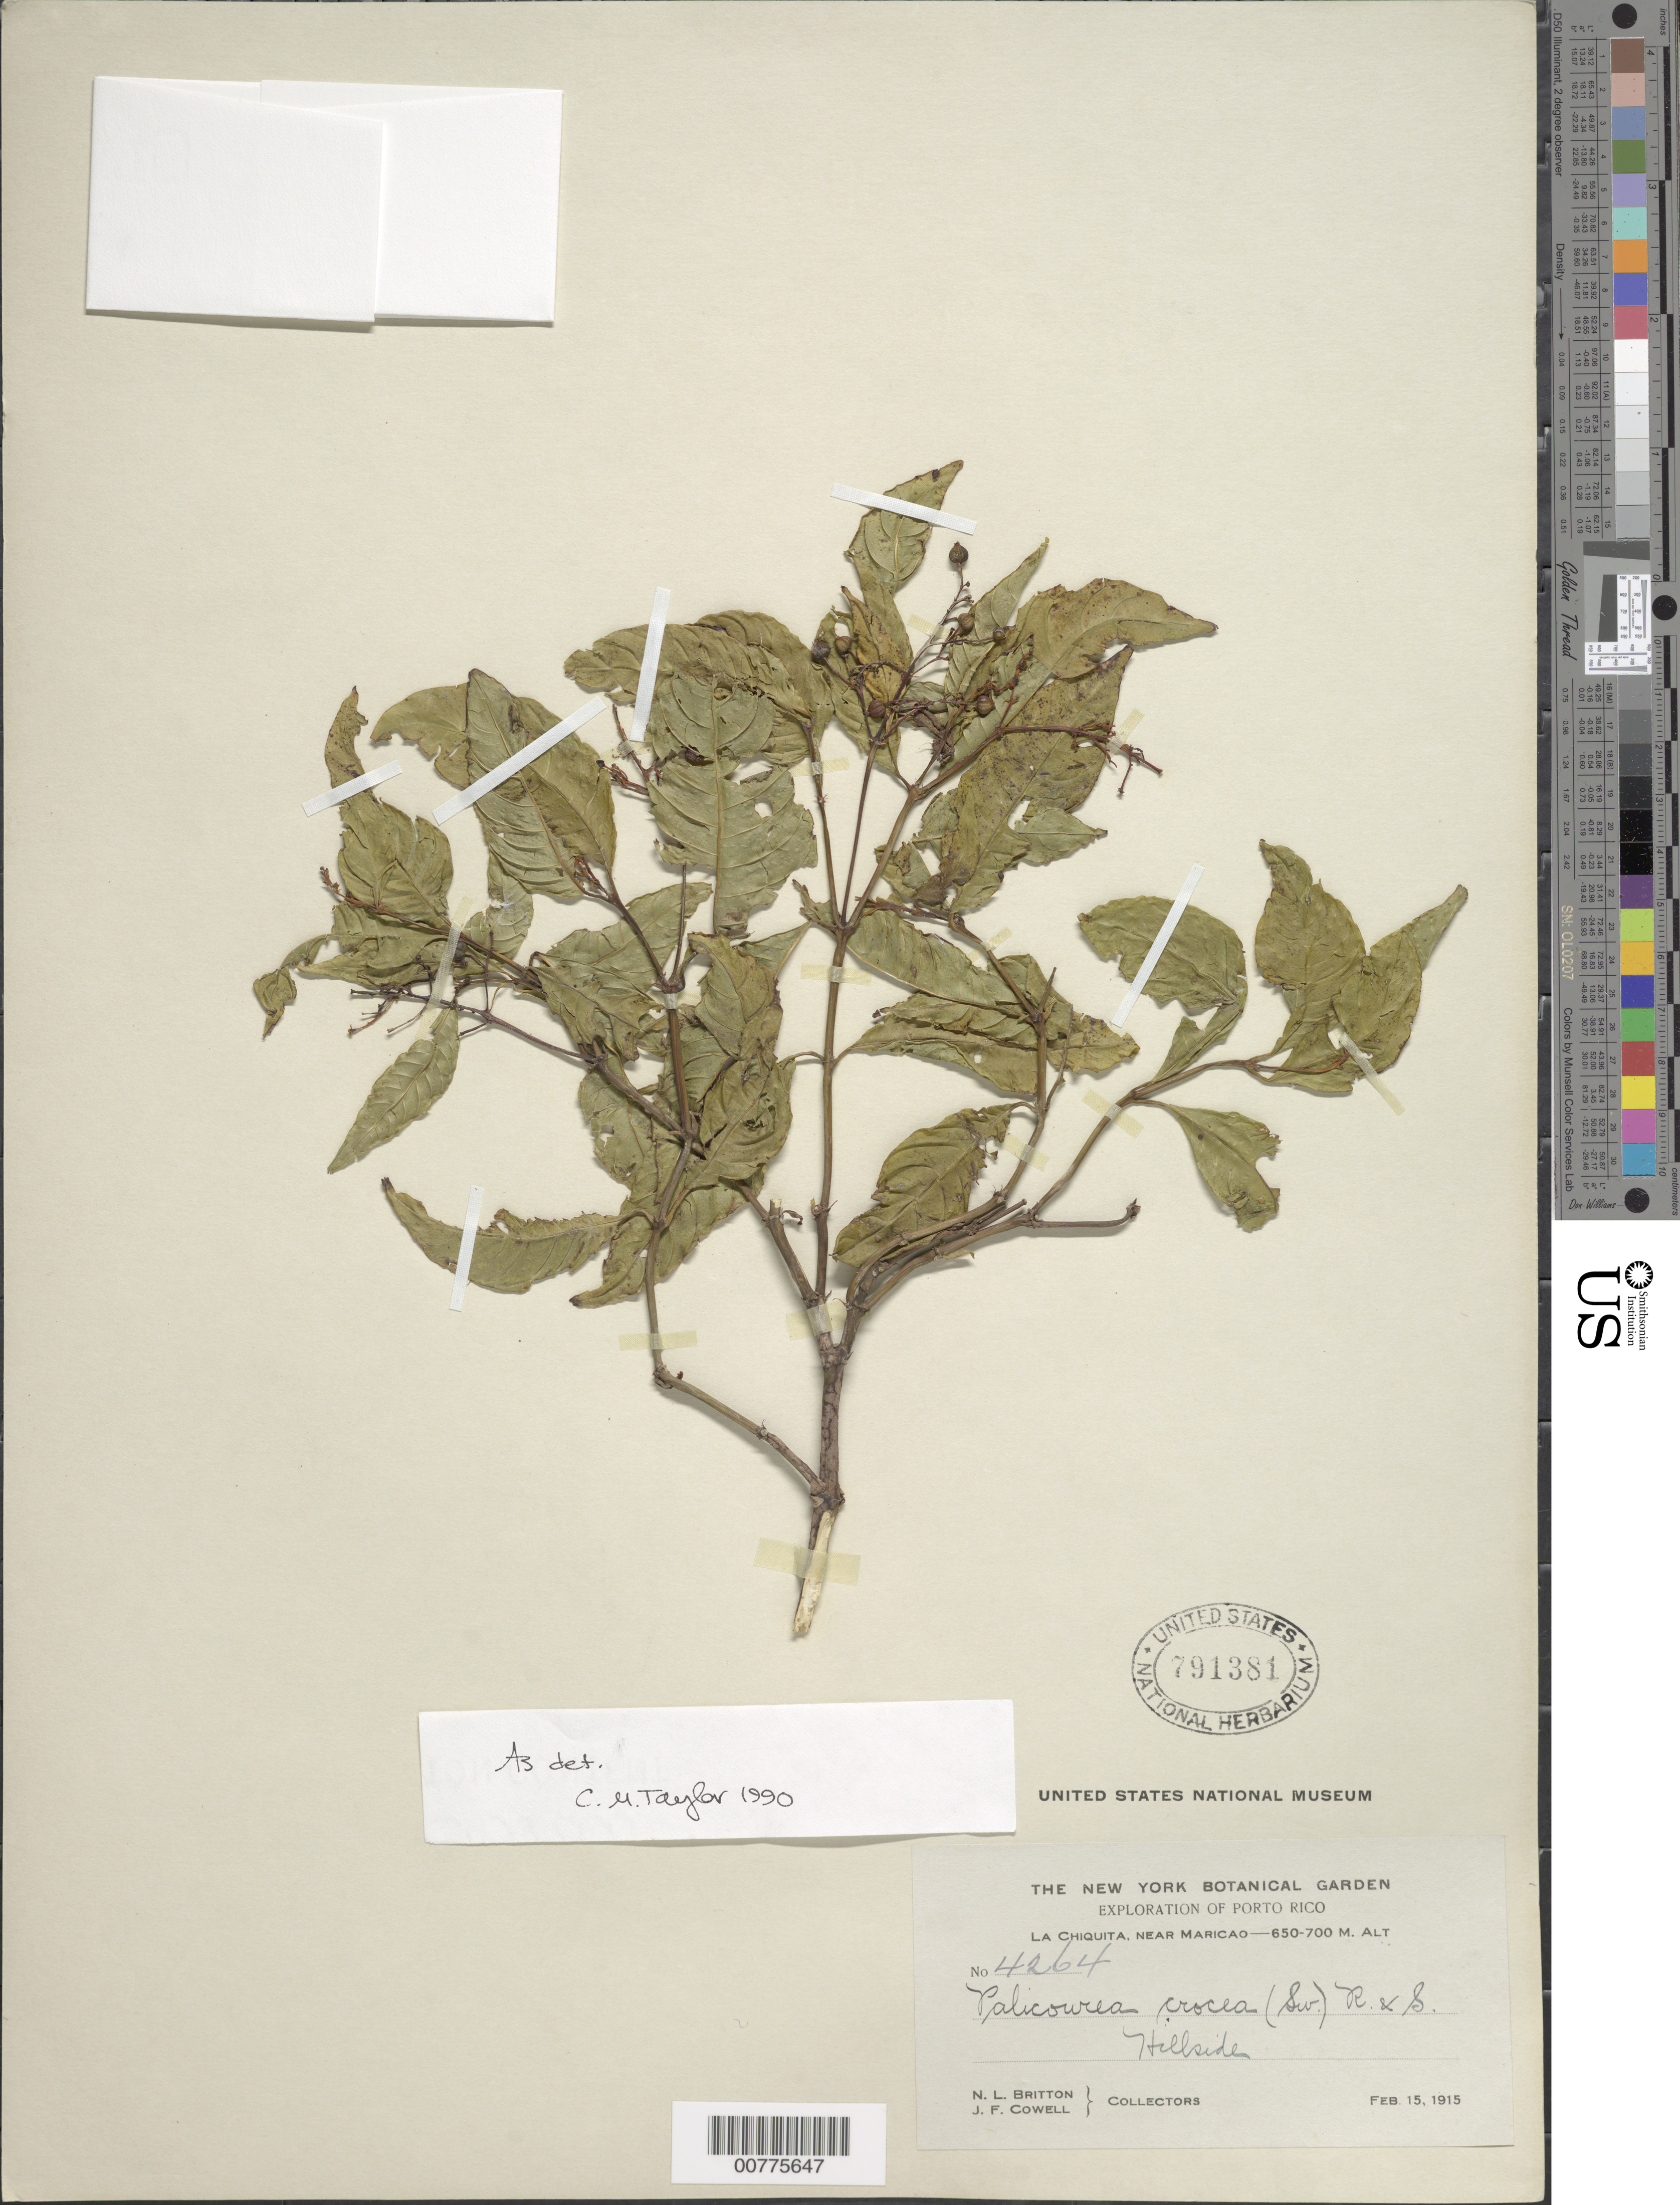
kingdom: Plantae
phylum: Tracheophyta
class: Magnoliopsida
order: Gentianales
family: Rubiaceae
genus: Palicourea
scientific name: Palicourea crocea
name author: (Sw.) Schult.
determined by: Taylor, Charlotte M.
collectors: N. Britton & J. F. Cowell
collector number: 4264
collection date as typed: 15 Feb 1915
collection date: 1915-02-15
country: Puerto Rico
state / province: Maricao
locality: La Chiquita, near Maricao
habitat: Hillside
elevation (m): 650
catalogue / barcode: US 791381